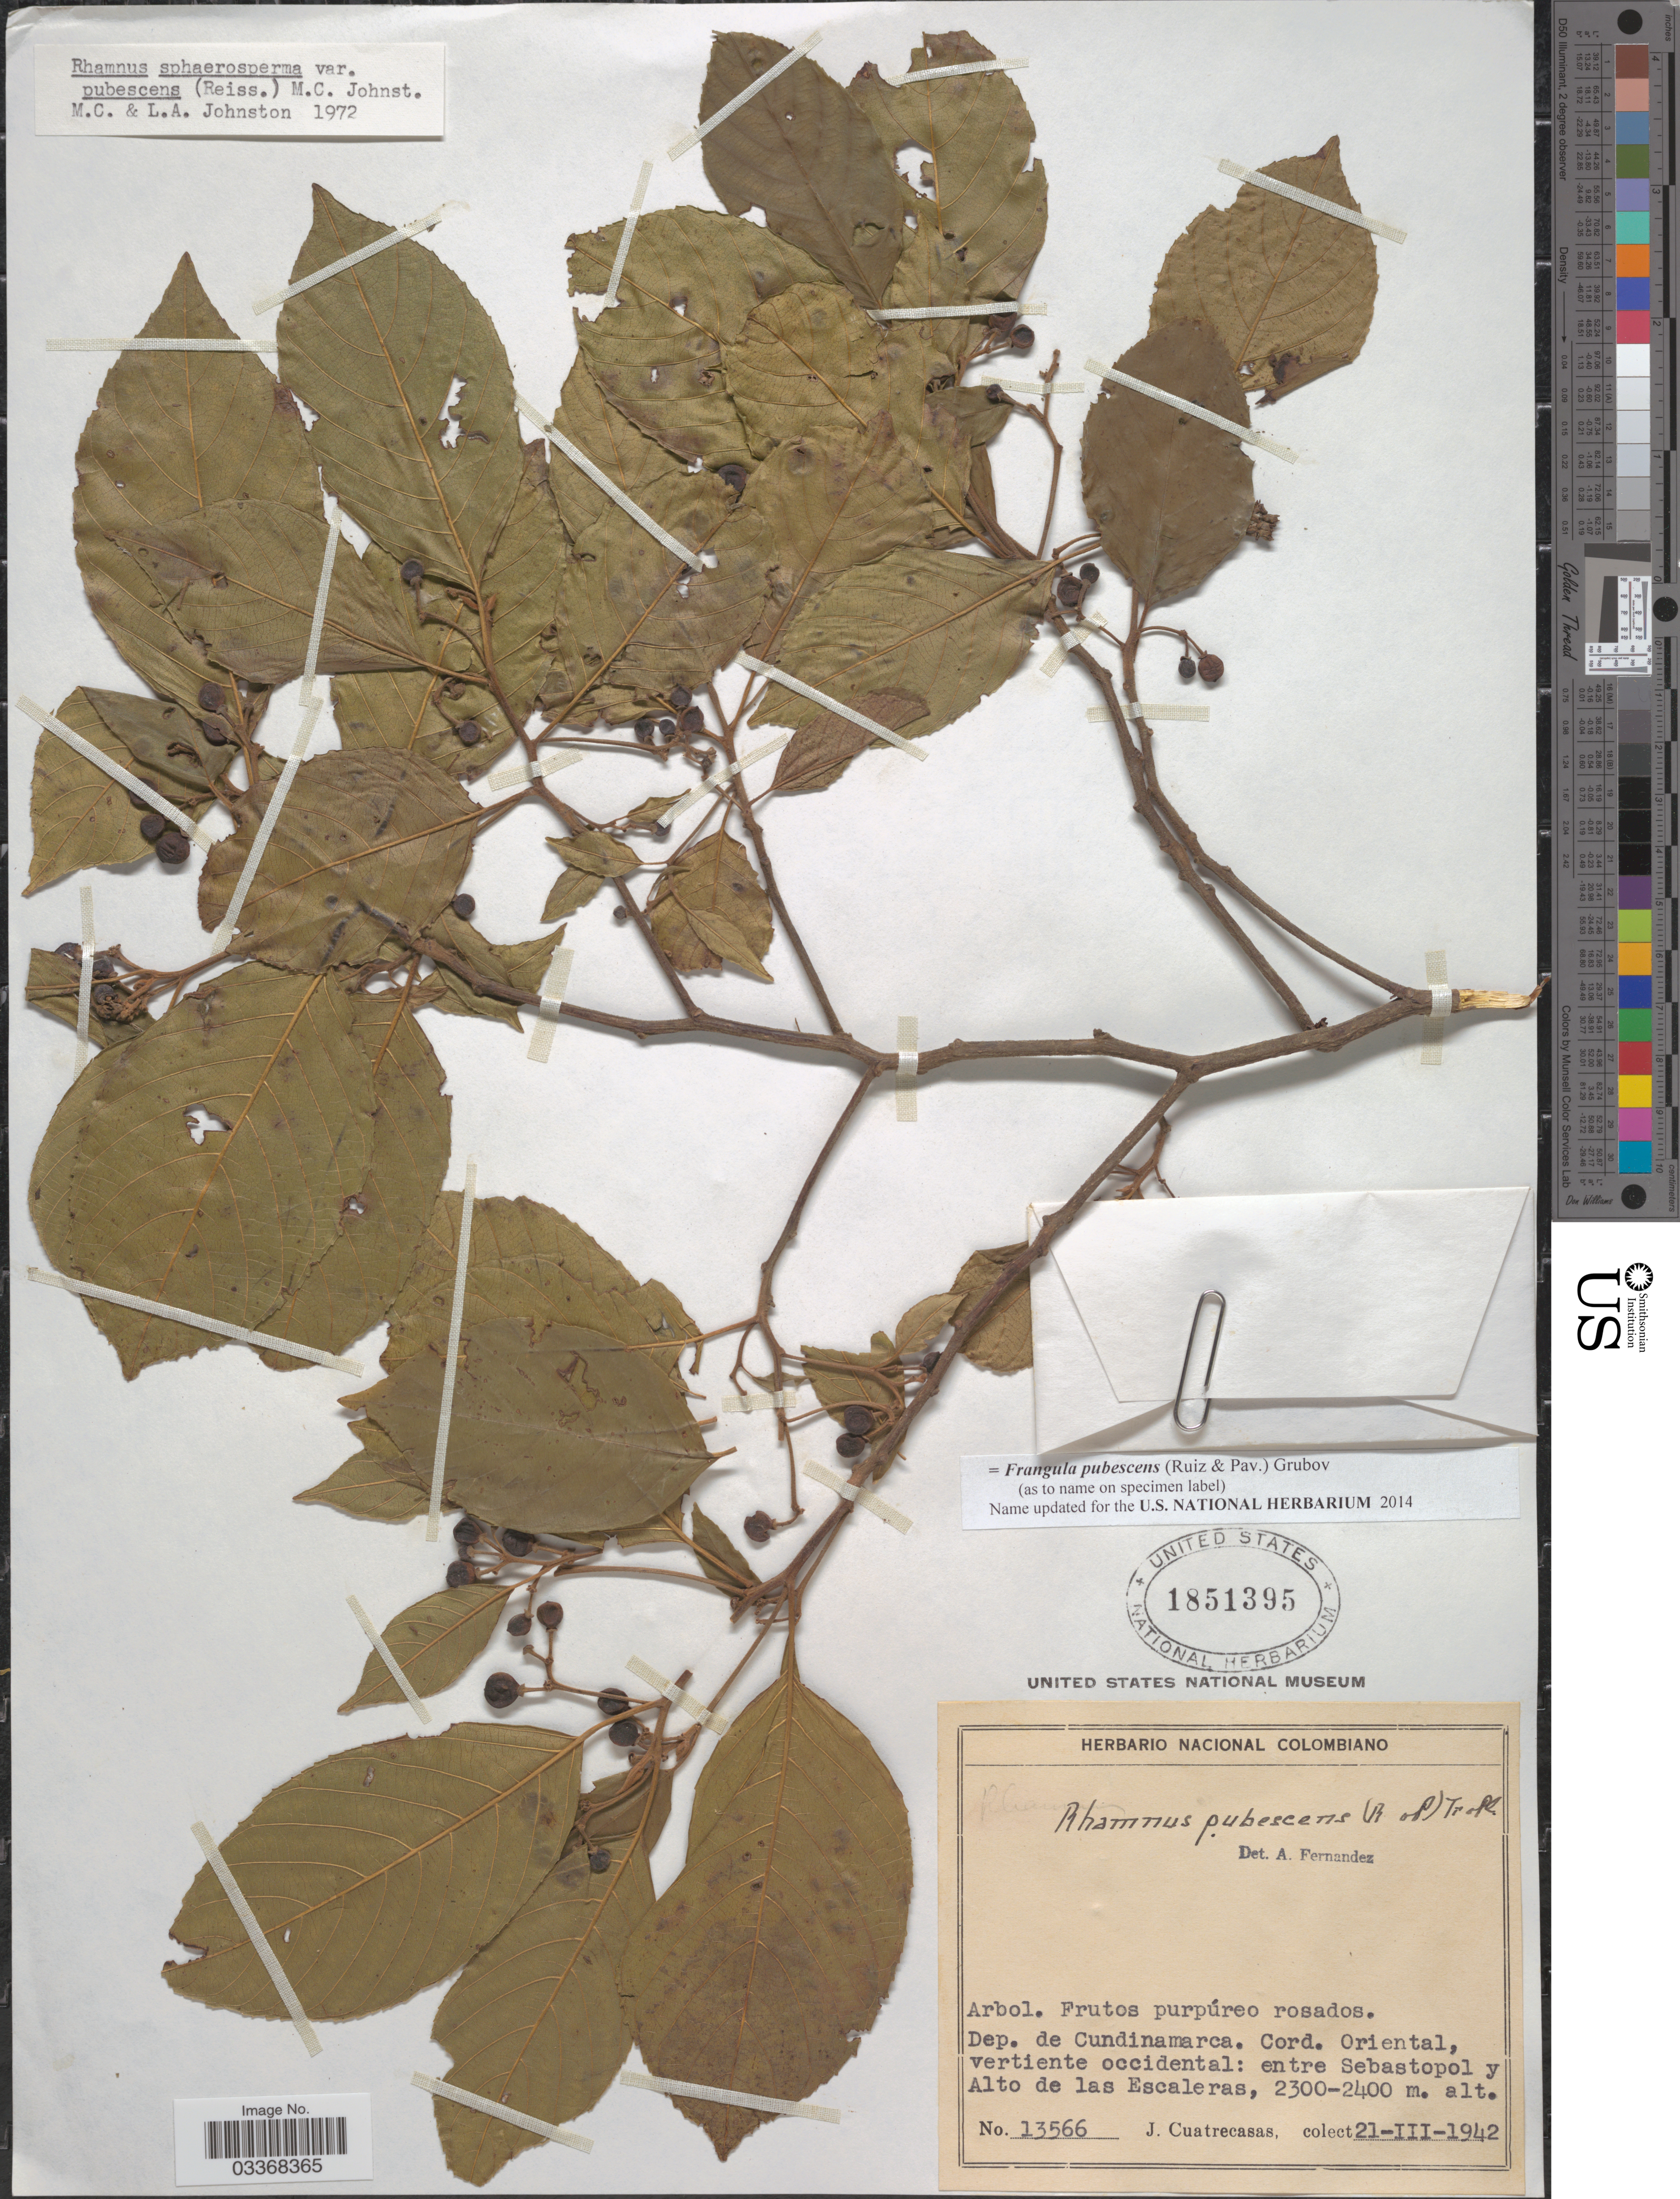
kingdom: Plantae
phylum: Tracheophyta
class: Magnoliopsida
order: Rosales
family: Rhamnaceae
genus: Frangula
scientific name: Frangula pubescens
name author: (Ruiz & Pav.) Grubov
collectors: J. Cuatrecasas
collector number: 13566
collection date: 1942-03-21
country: Colombia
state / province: Cundinamarca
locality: Dep. de Cundinamarca. Cord. Oriental, vertiente occidental: entre Sebastopol y Alto de Las Escaleras.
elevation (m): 2300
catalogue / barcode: US 1851395